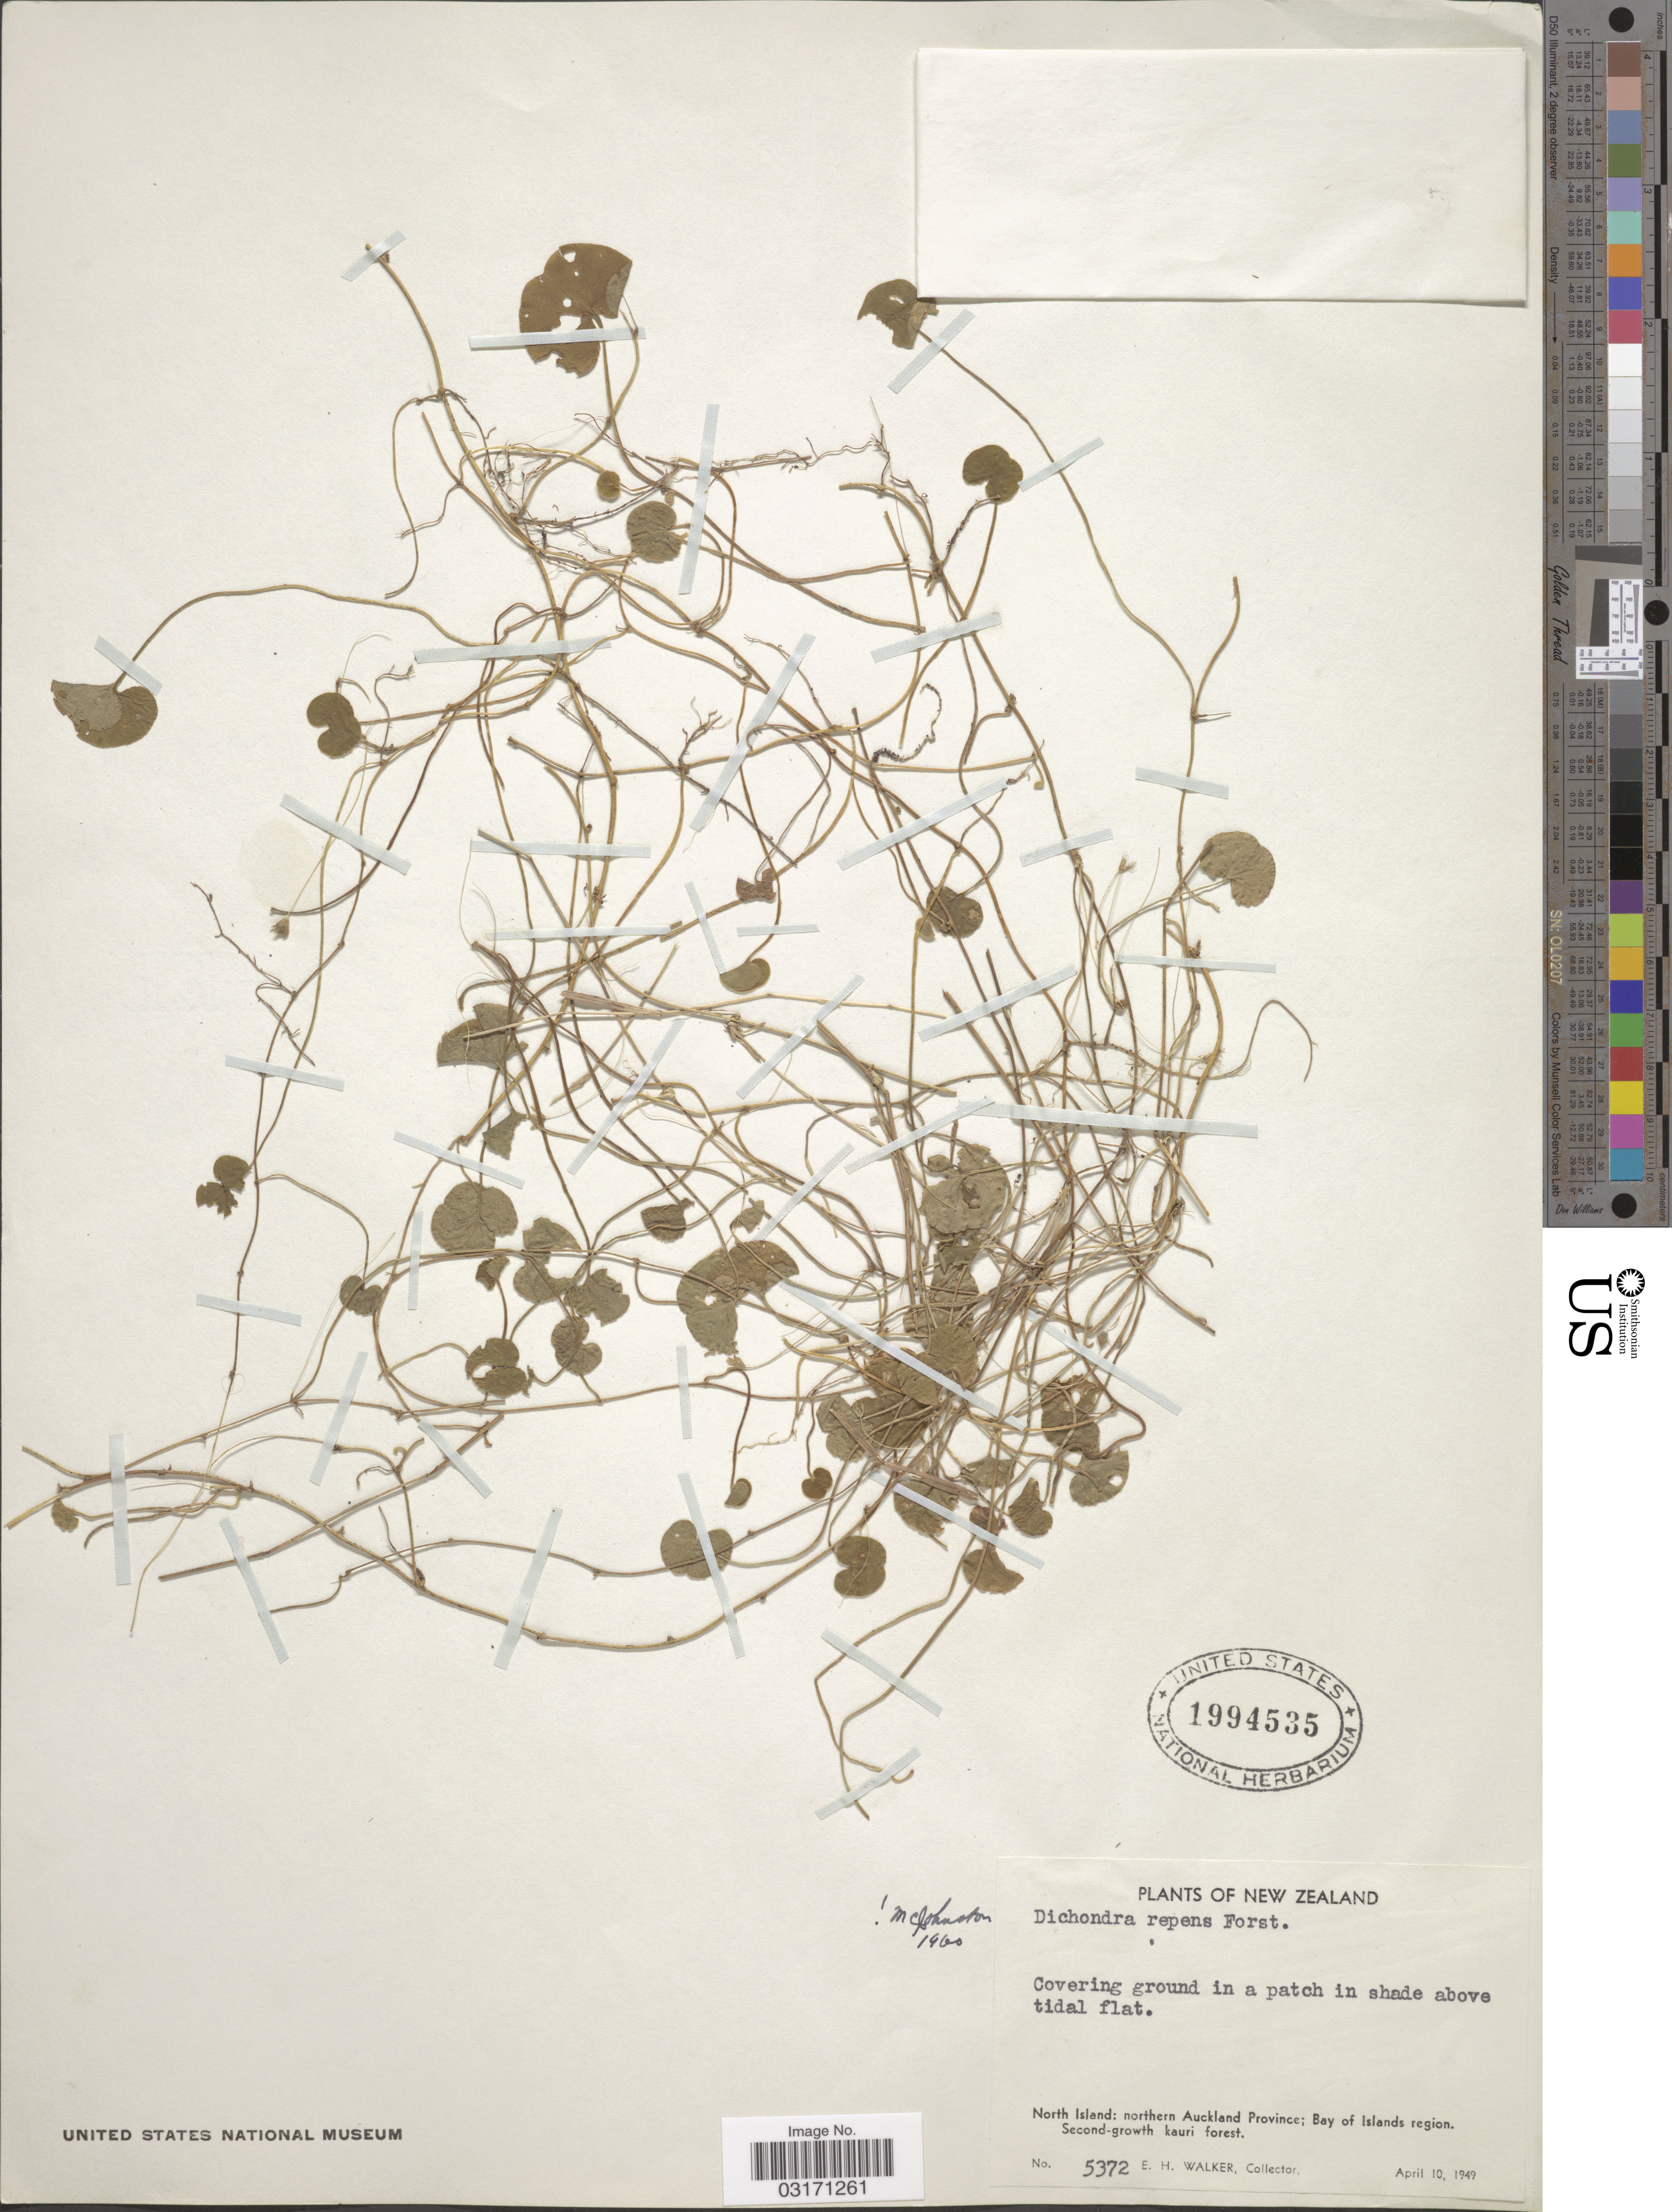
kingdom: Plantae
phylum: Tracheophyta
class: Magnoliopsida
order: Solanales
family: Convolvulaceae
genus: Dichondra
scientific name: Dichondra repens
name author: J.R. Forst. & G. Forst.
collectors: E. H. Walker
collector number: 5372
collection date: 1949-04-10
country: New Zealand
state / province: Auckland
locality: North Island: northern Auckland Province; Bay of Islands region. Second-growth kauri forest.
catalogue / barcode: US 1994535